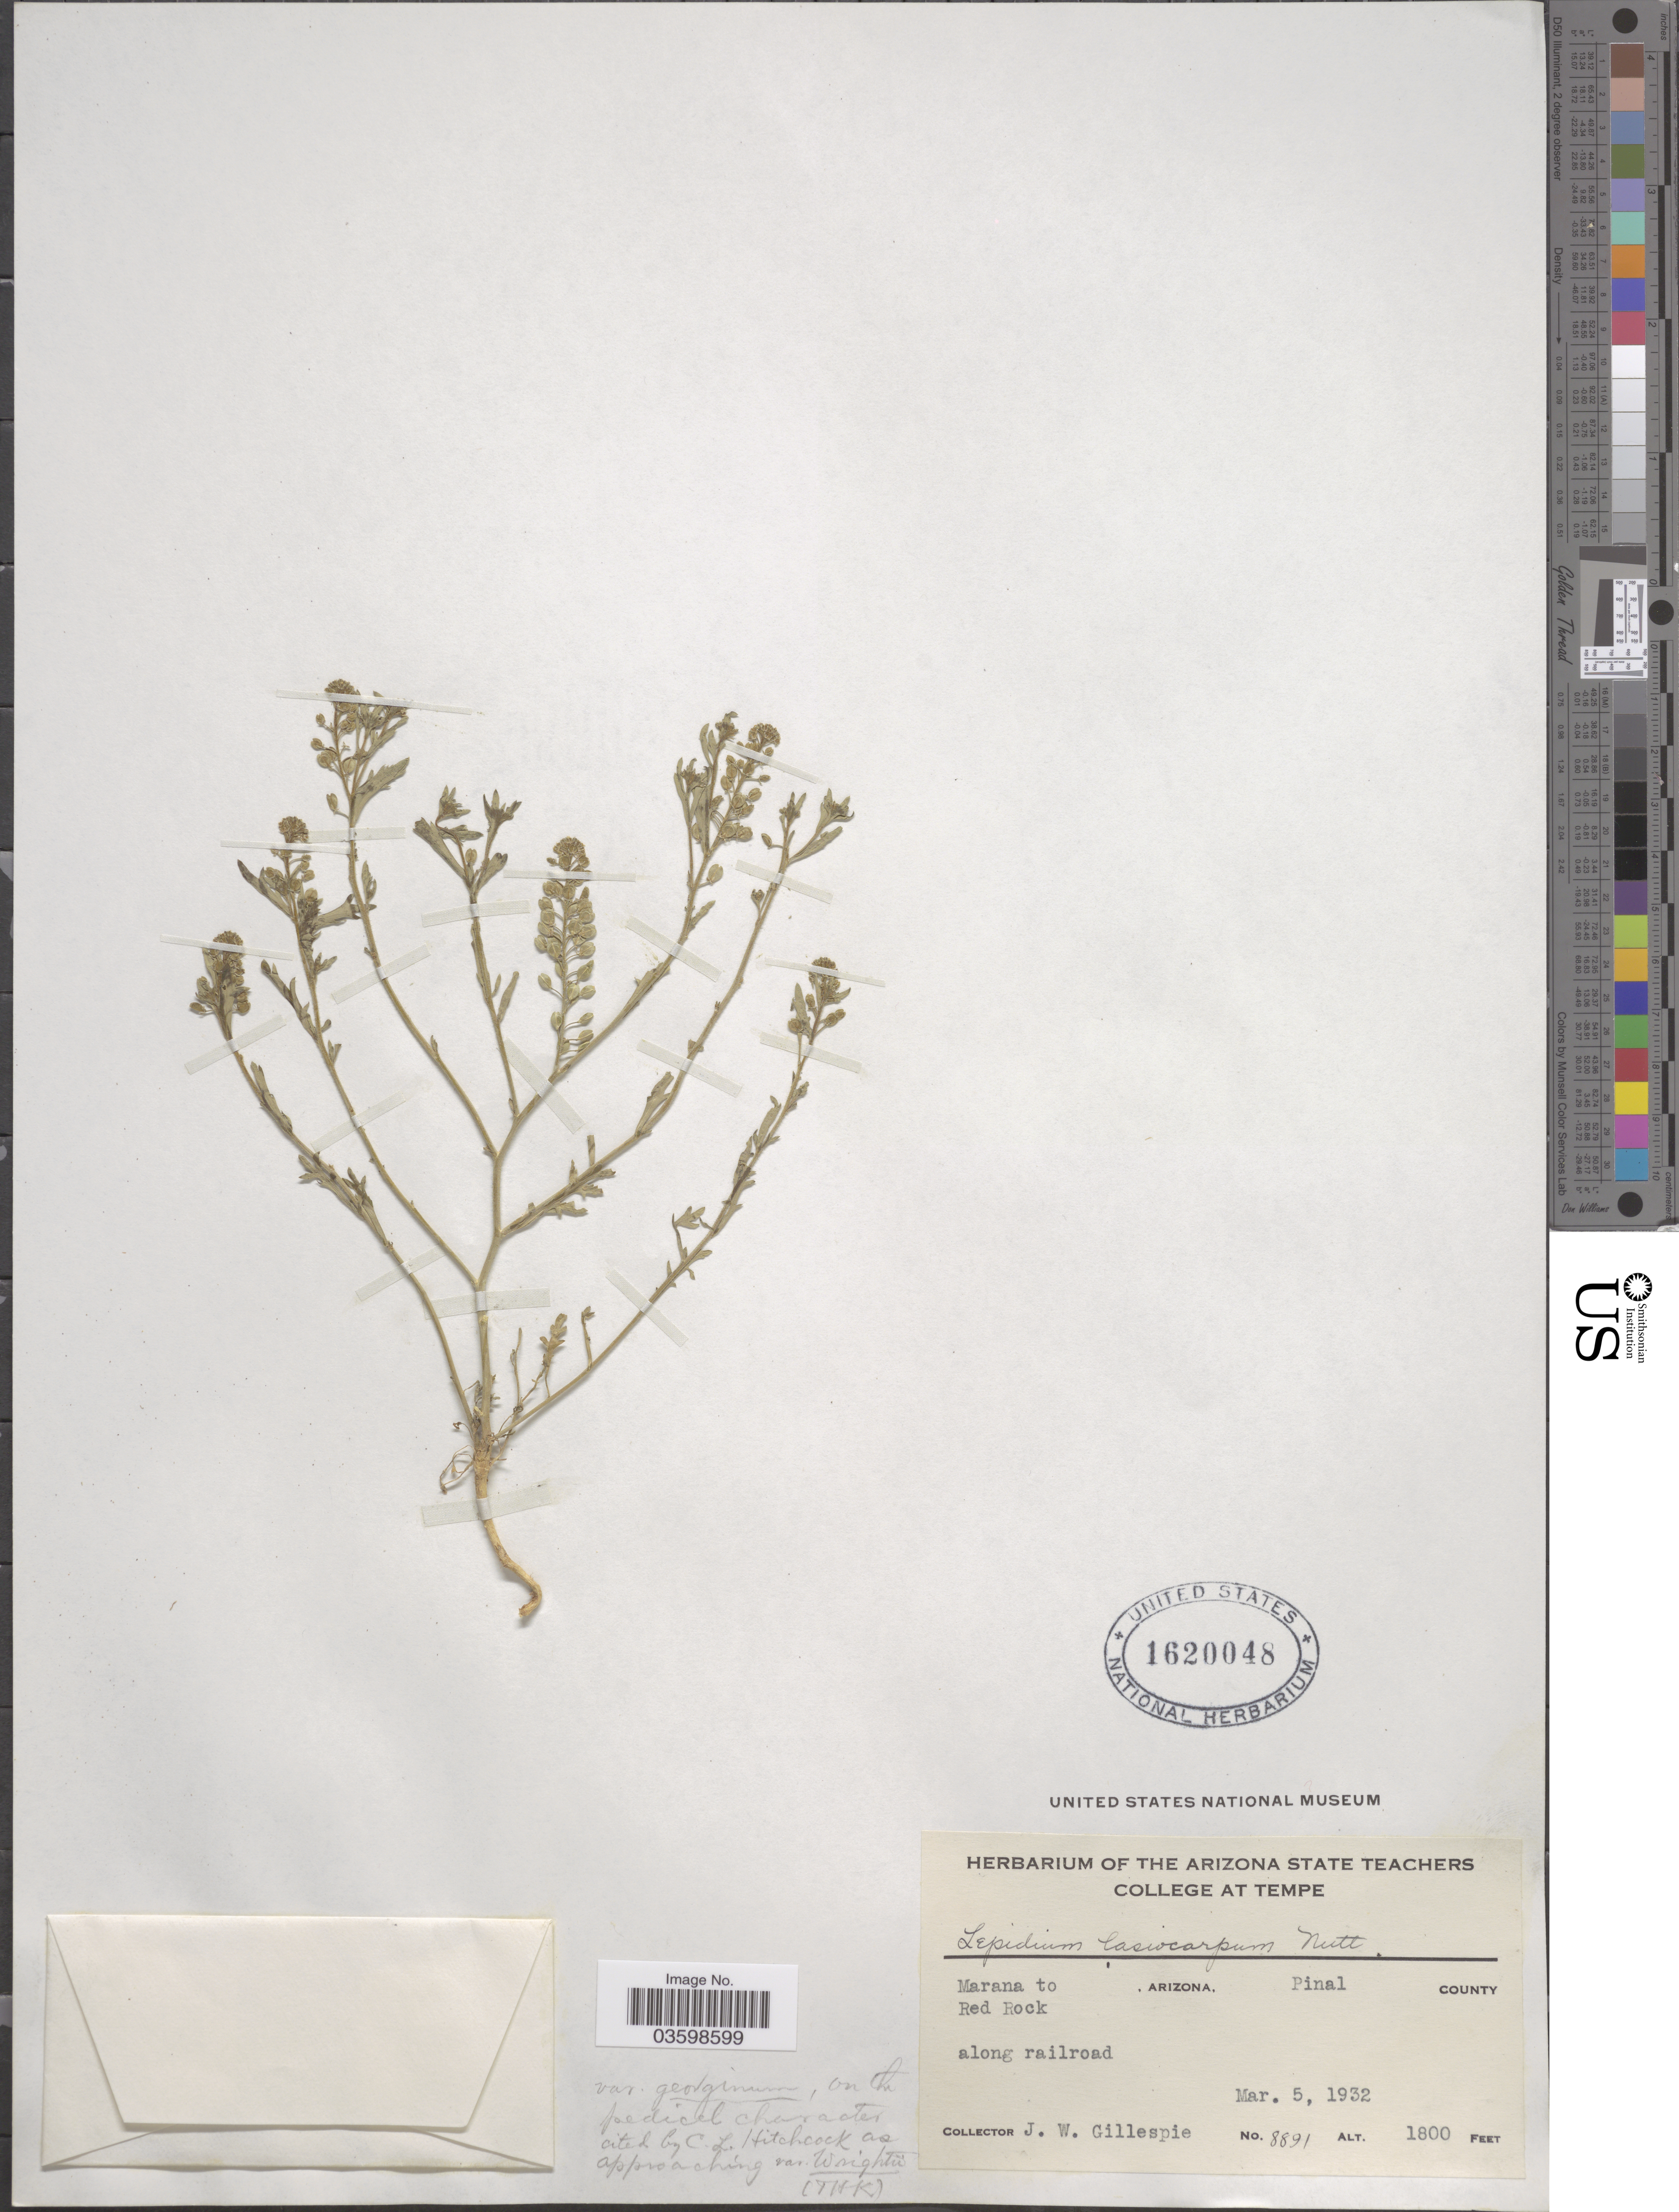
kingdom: Plantae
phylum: Tracheophyta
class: Magnoliopsida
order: Brassicales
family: Brassicaceae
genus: Lepidium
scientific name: Lepidium lasiocarpum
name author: Nutt.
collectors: J. W. Gillespie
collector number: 8891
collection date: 1932-03-05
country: United States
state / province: Arizona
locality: Marana to Red Rock. Pinal County. Along railroad.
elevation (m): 549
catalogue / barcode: US 1620048